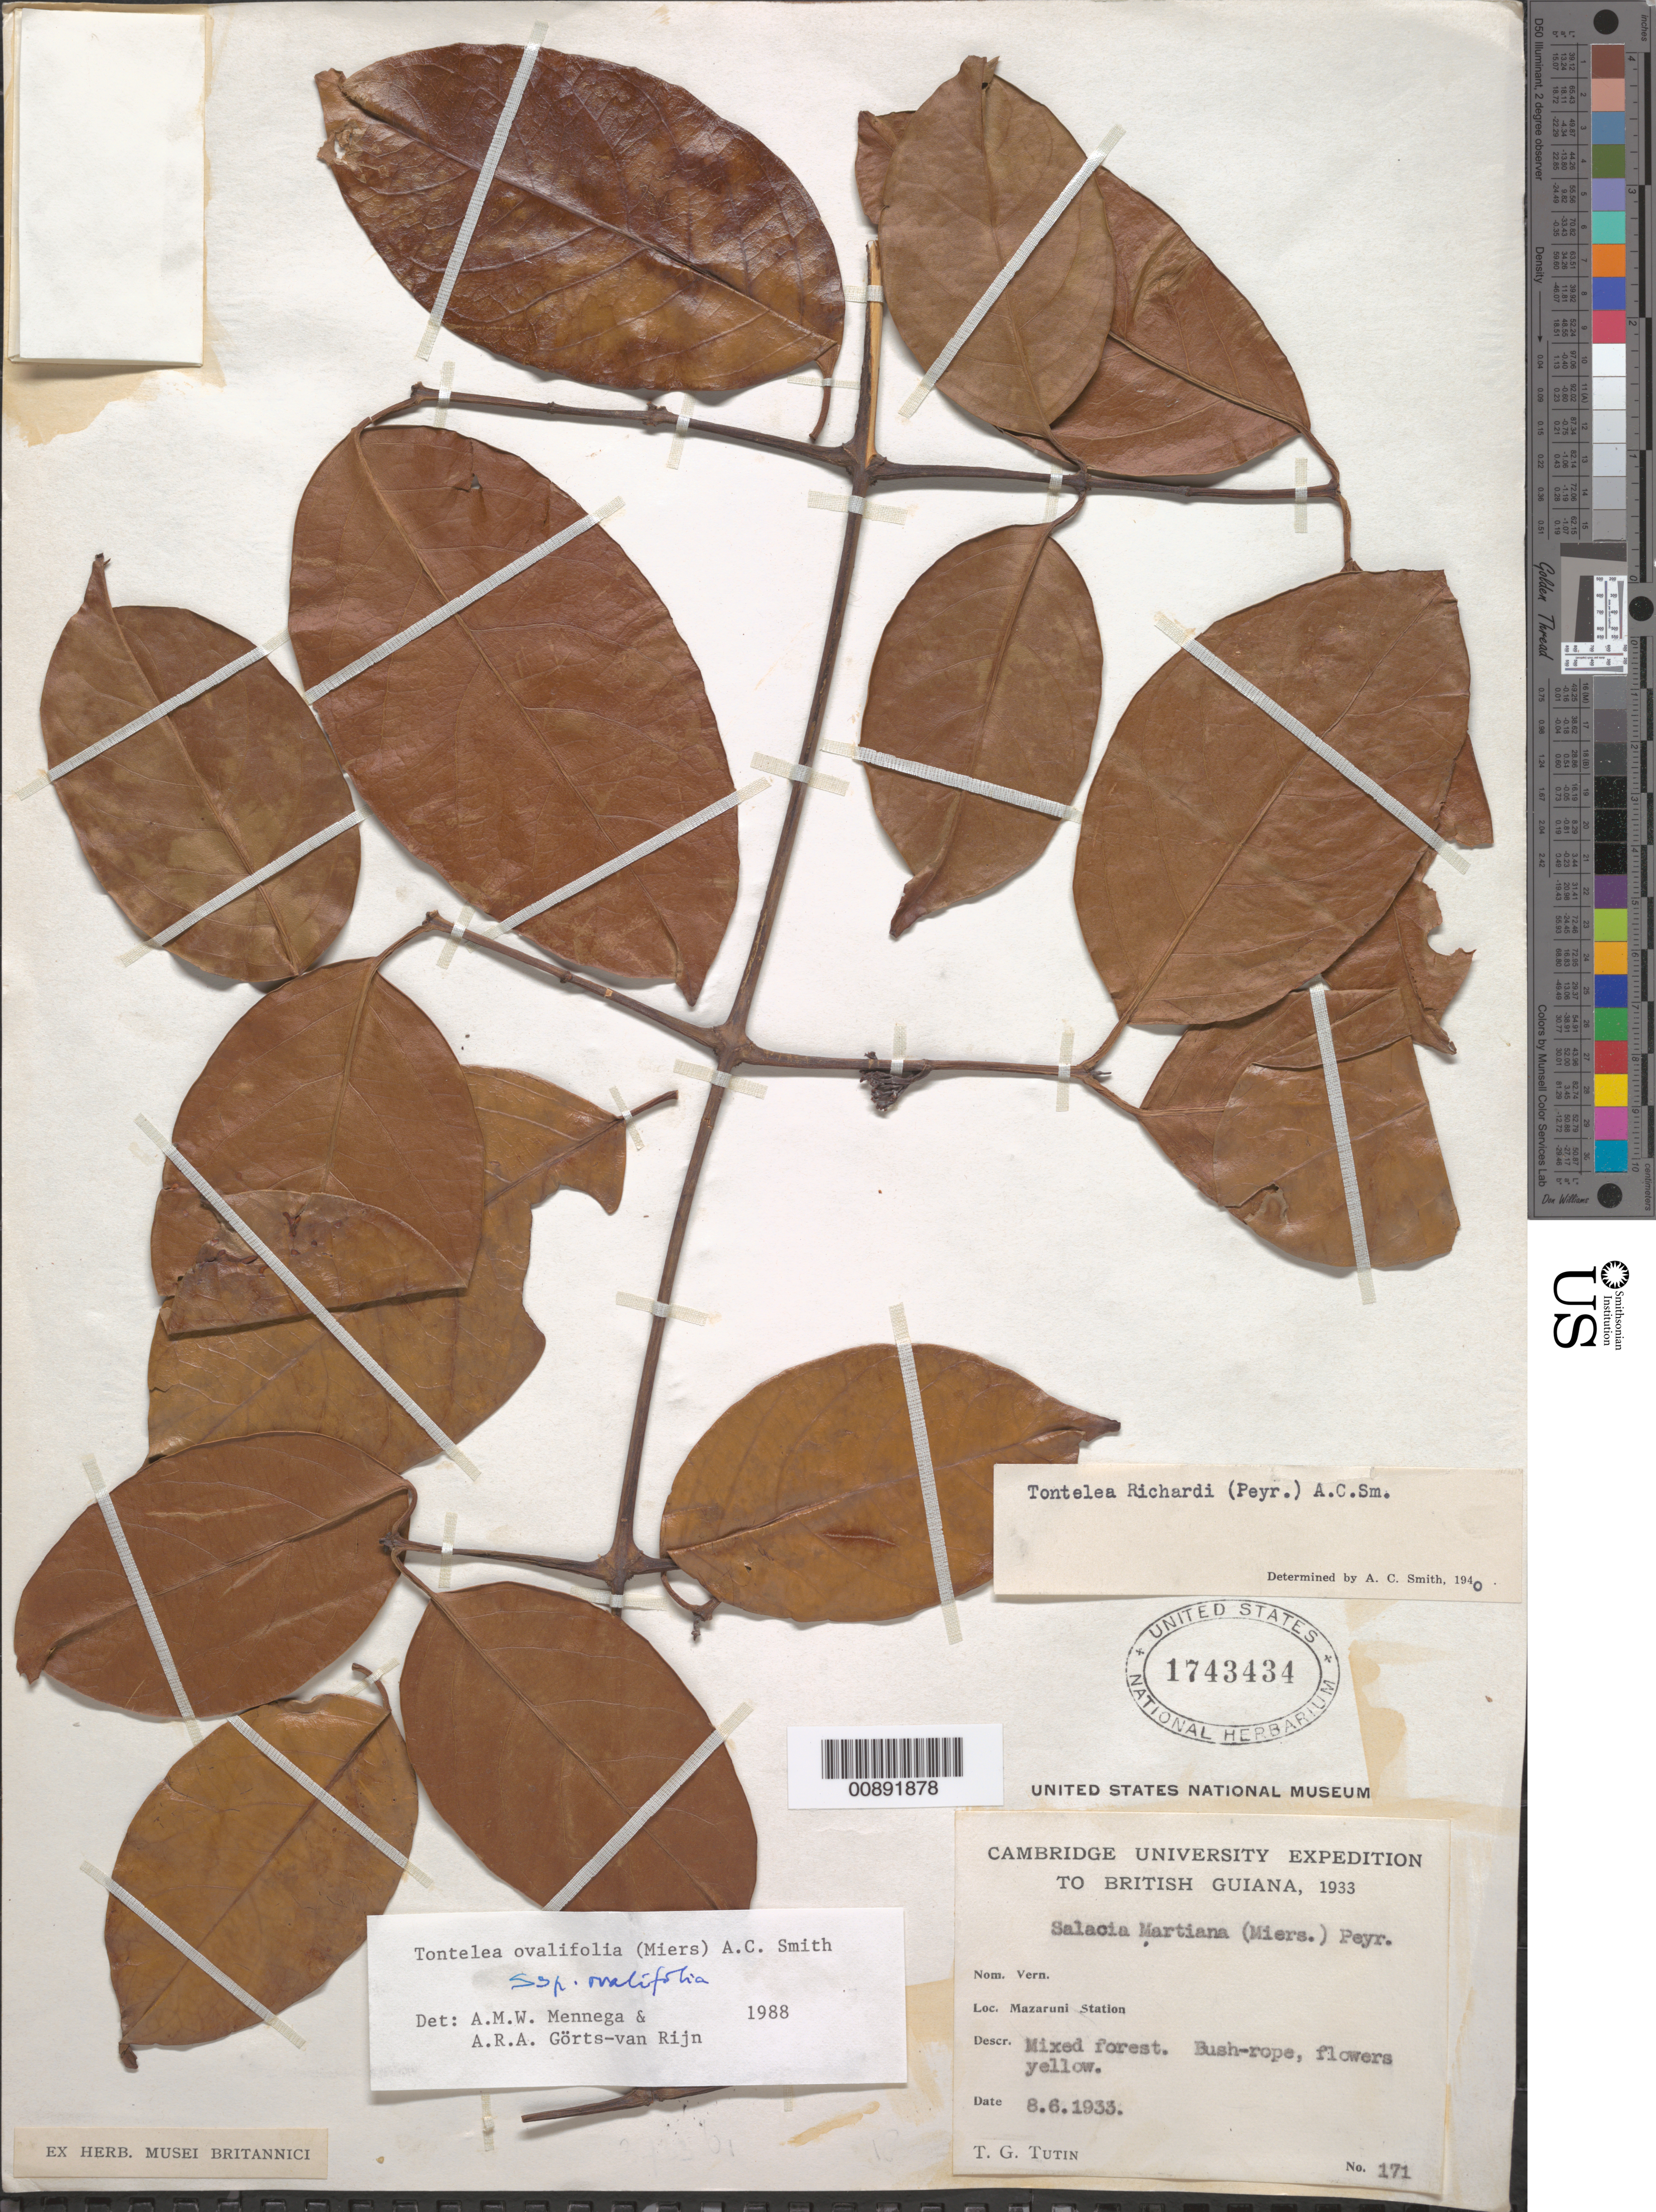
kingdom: Plantae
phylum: Tracheophyta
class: Magnoliopsida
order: Celastrales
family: Celastraceae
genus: Tontelea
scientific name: Tontelea ovalifolia subsp. ovalifolia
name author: (Miers) A.C. Sm.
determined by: Mennega, A. M.; Görts-van Rijn, A. R.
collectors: T. G. Tutin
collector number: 171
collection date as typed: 8-Jun-33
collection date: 1933-06-08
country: Guyana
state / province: Cuyuni-Mazaruni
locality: Mazaruni Station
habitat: Mixed forest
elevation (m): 30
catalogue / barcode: US 1743434